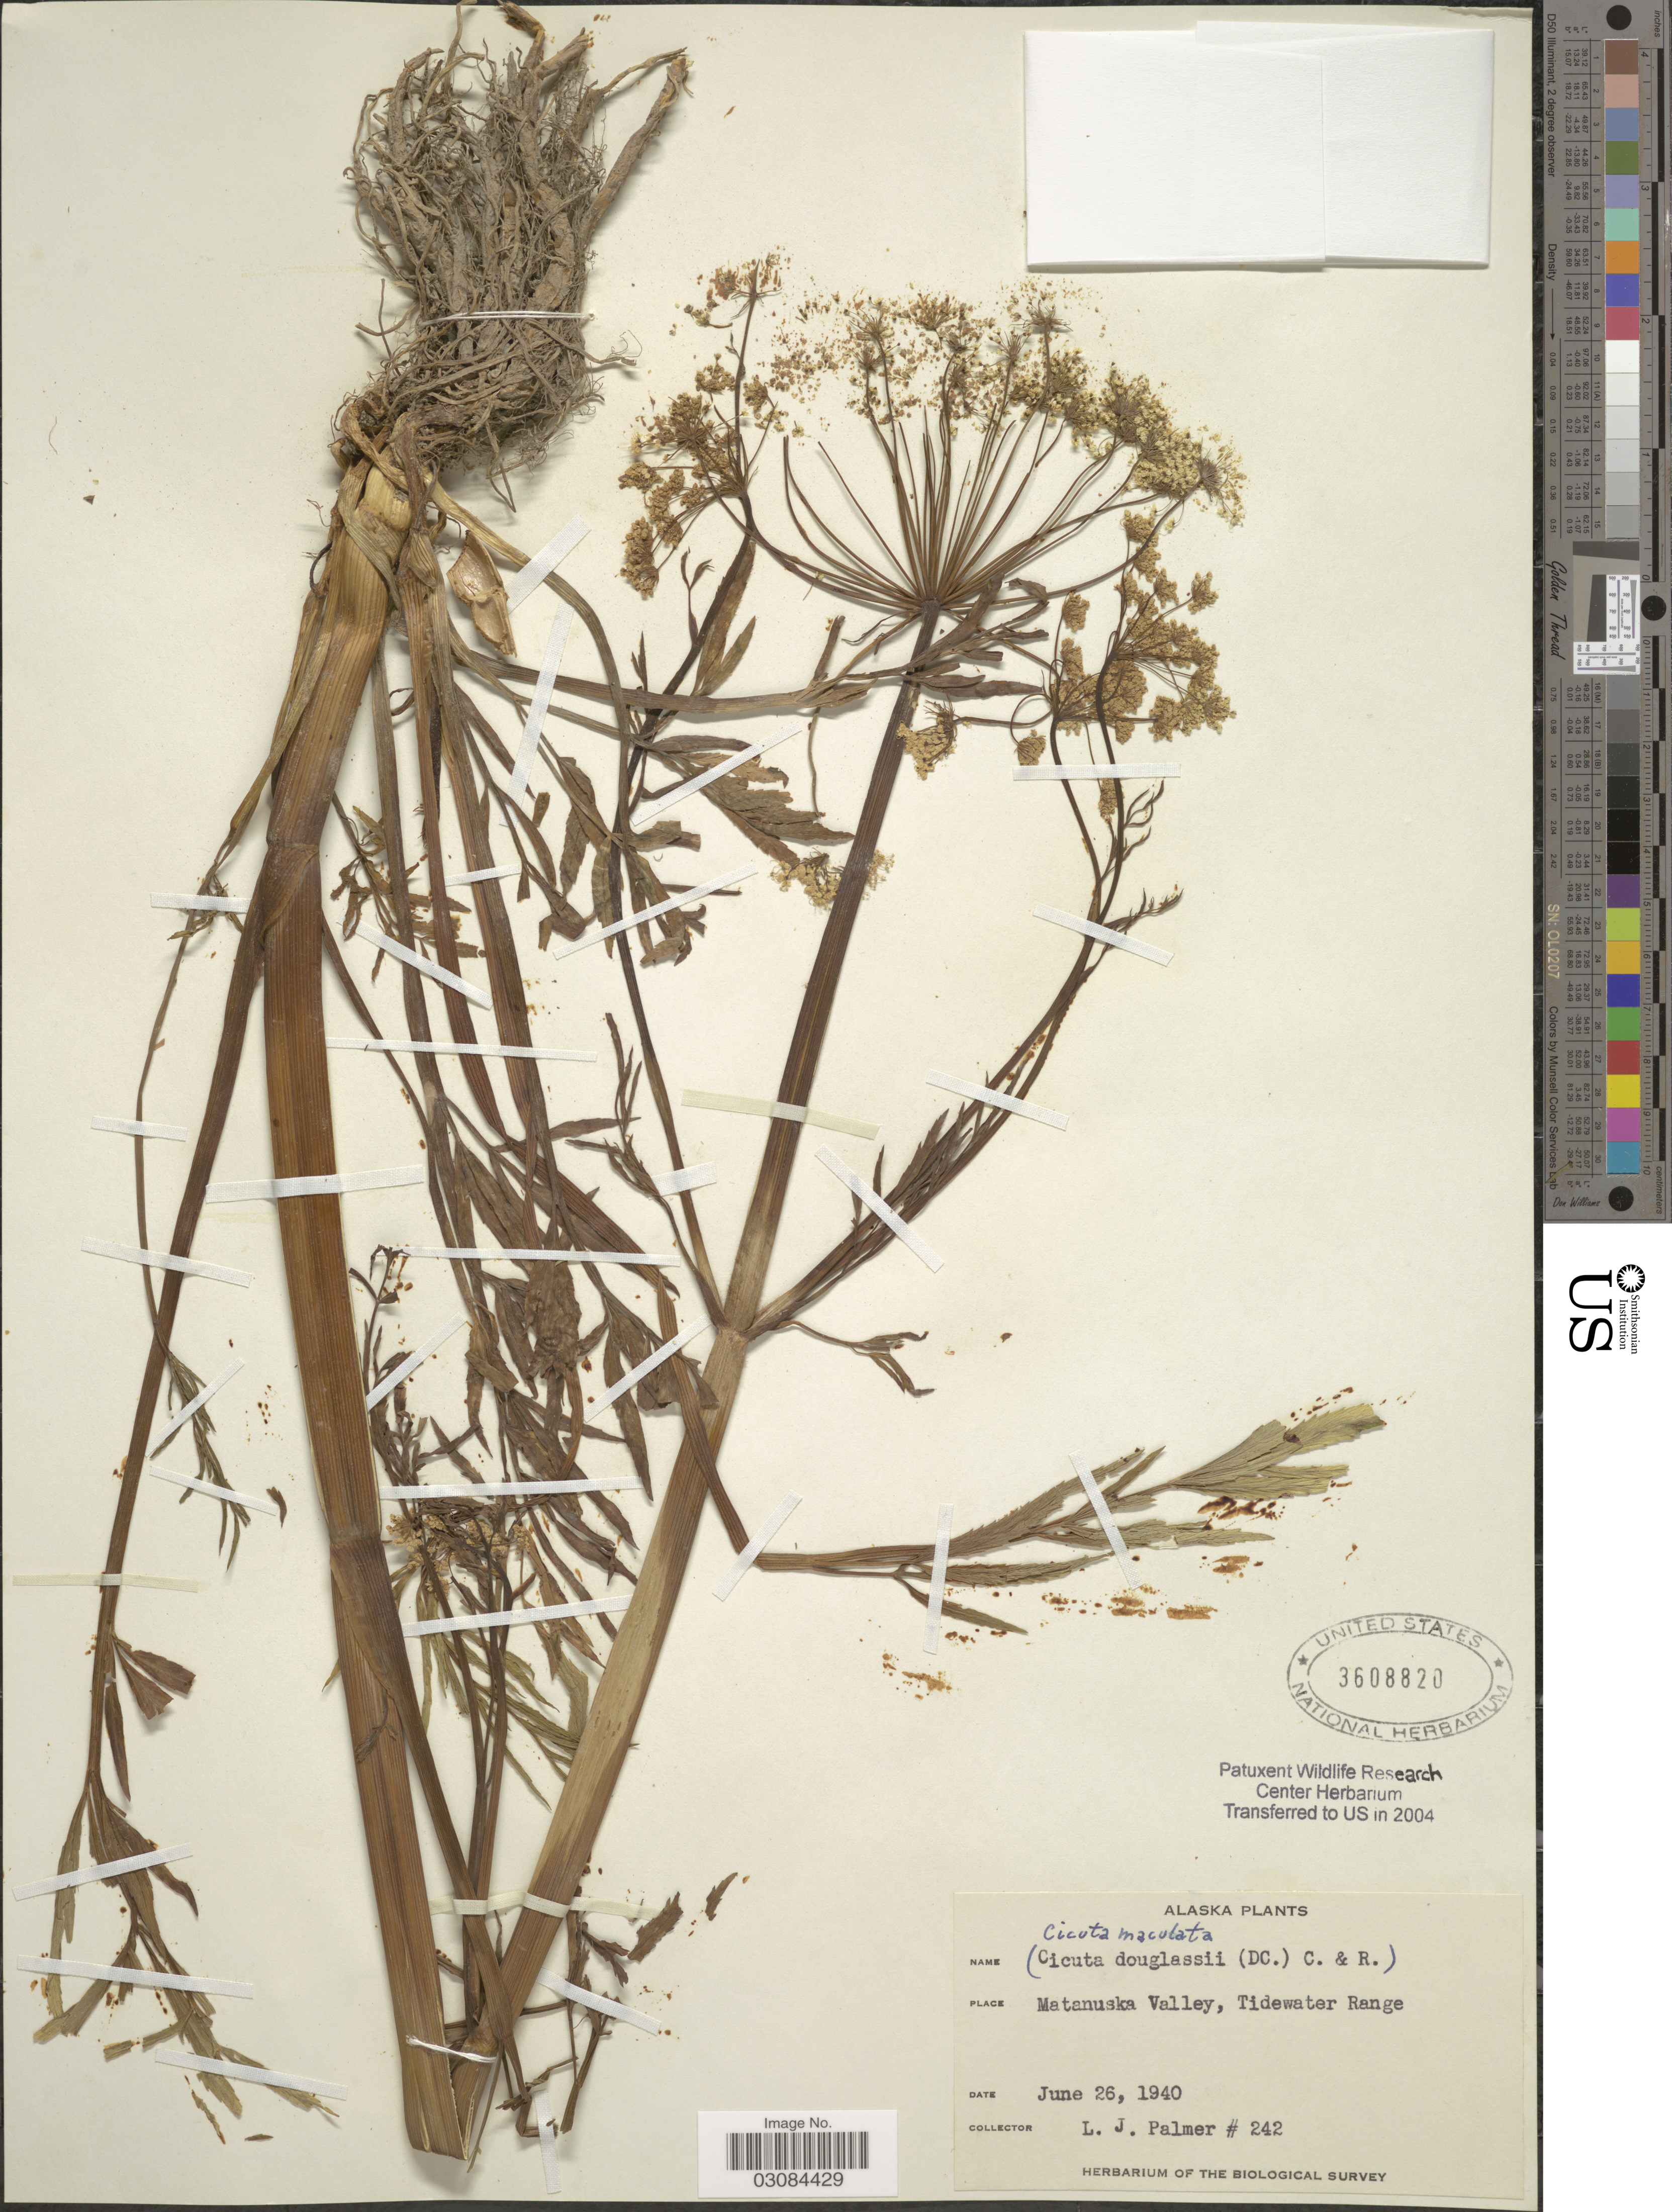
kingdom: Plantae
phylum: Tracheophyta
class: Magnoliopsida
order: Apiales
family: Apiaceae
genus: Cicuta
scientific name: Cicuta maculata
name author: L.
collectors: L. J. Palmer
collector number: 242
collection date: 1940-06-26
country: United States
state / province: Alaska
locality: Matanuska Valley, Tidewater Range.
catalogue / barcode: US 3608820